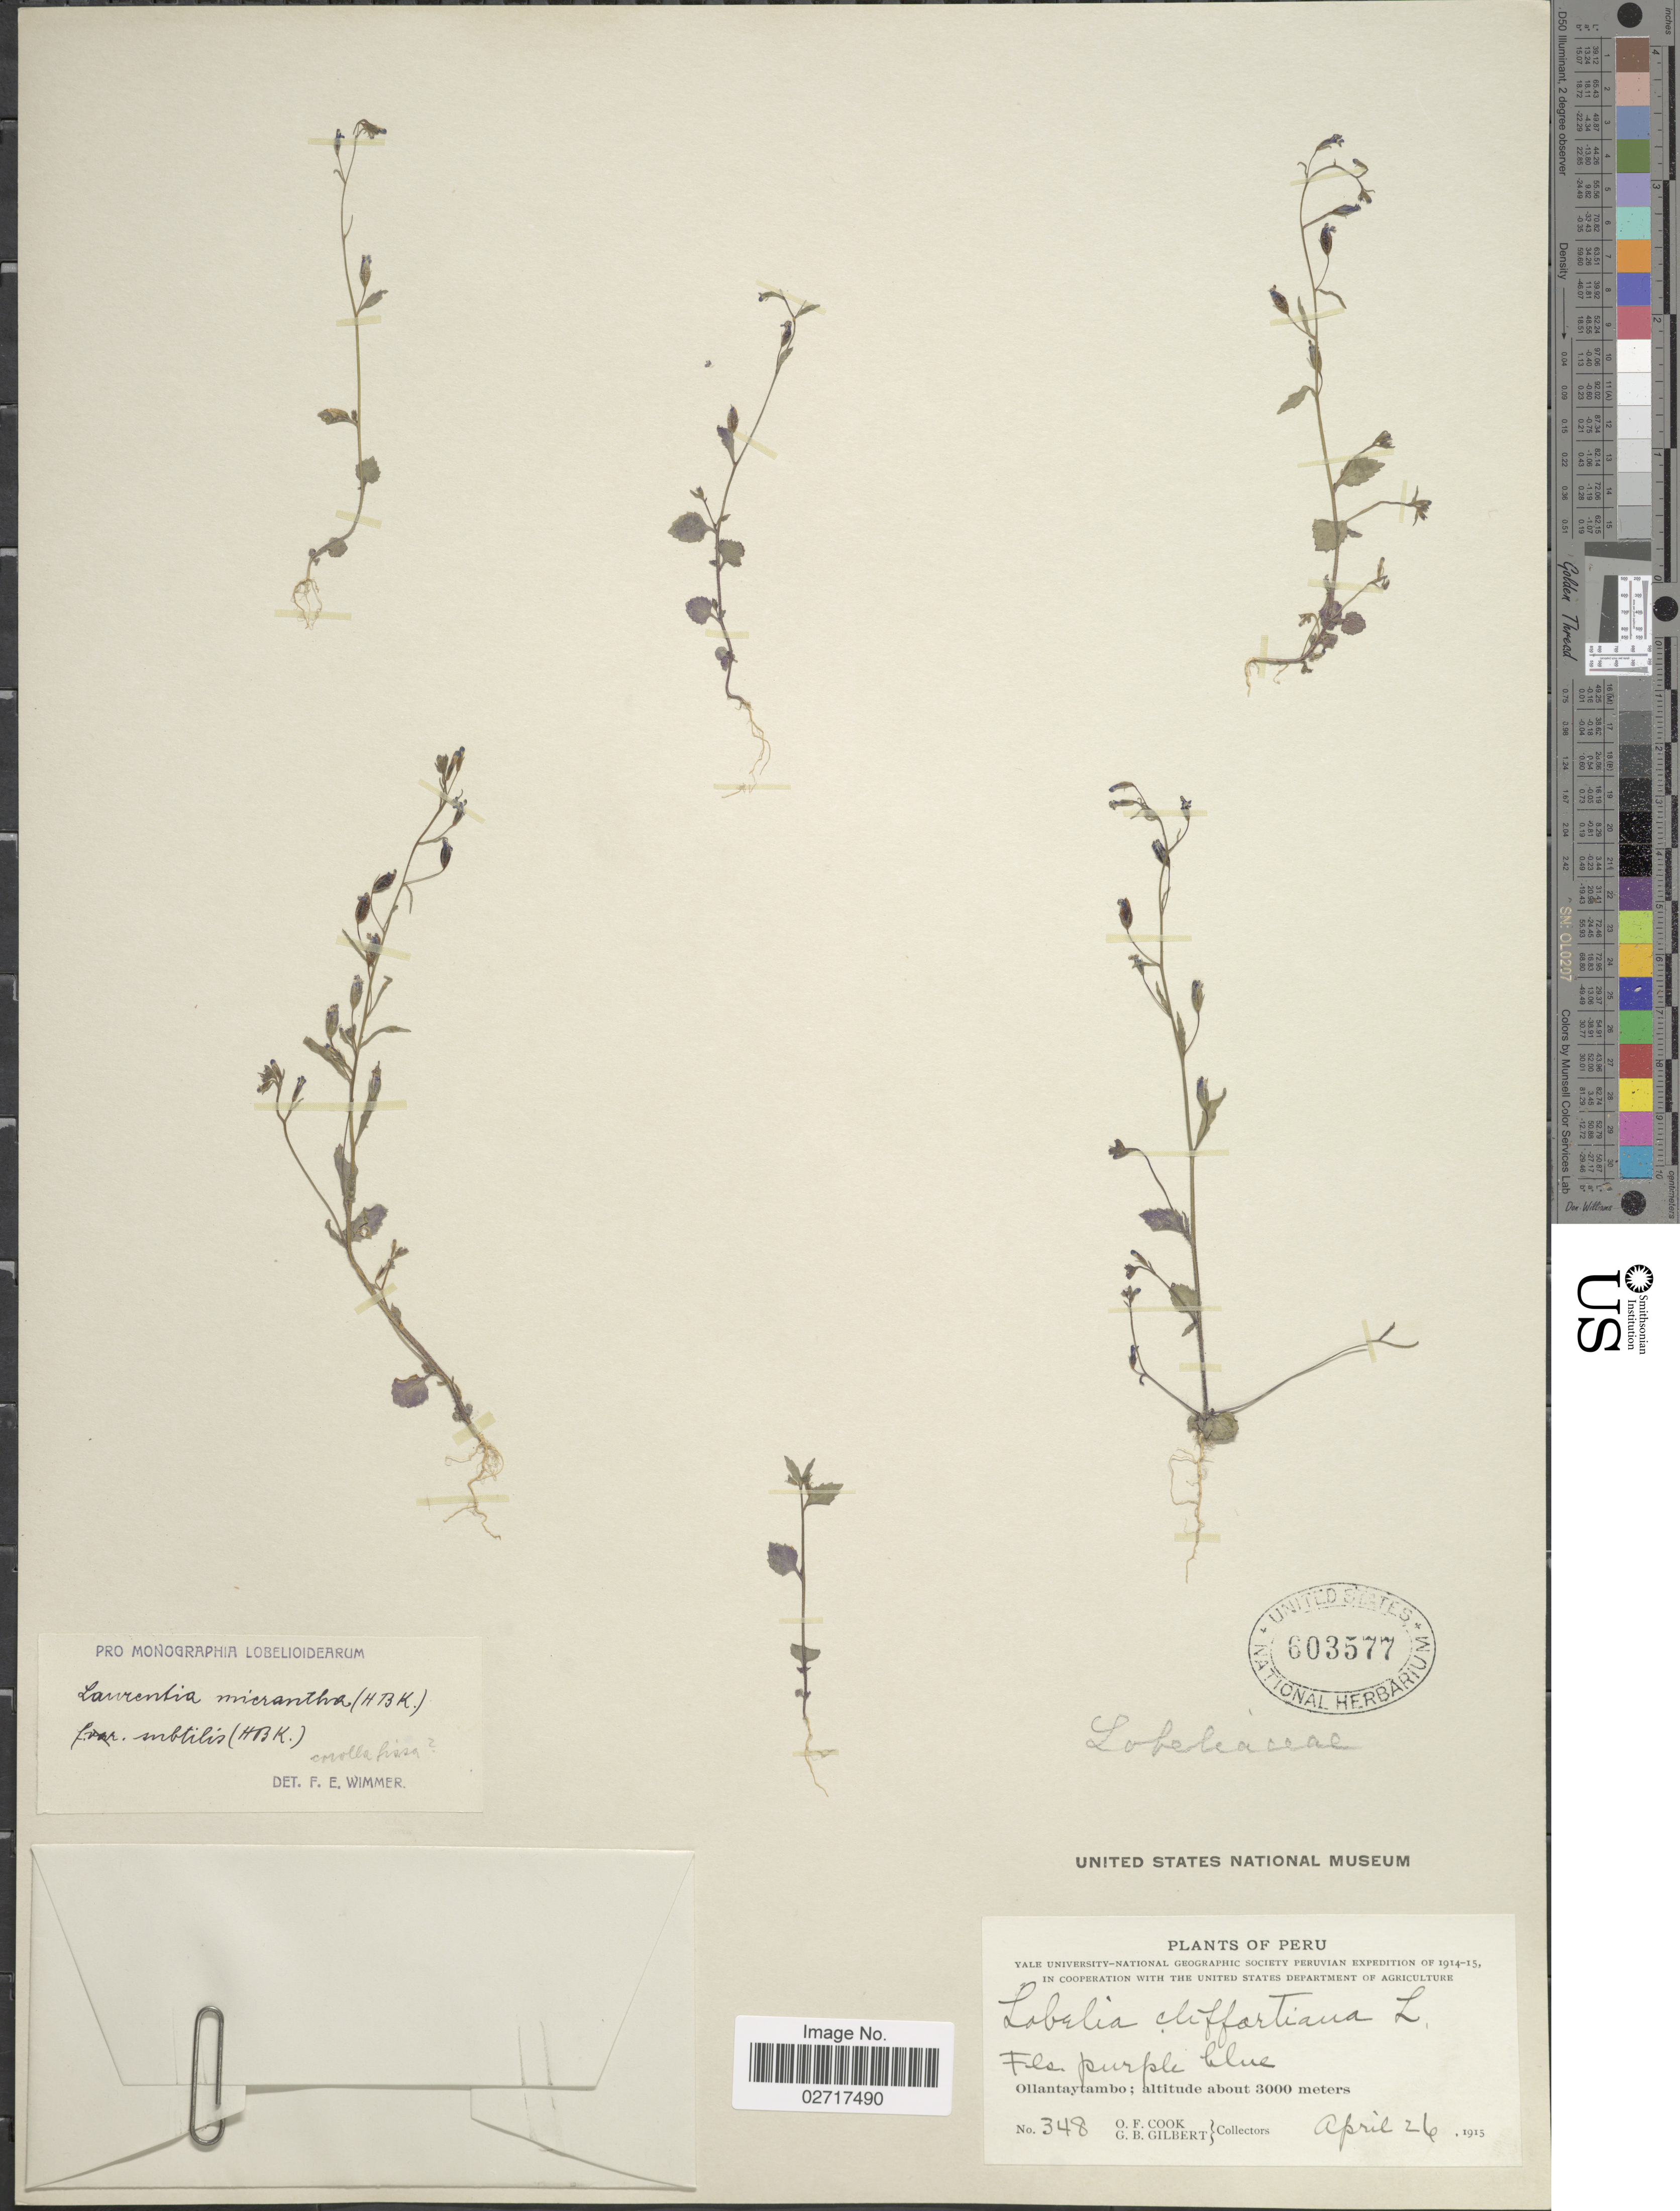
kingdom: Plantae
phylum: Tracheophyta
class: Magnoliopsida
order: Asterales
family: Campanulaceae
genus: Diastatea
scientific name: Diastatea micrantha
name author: (Kunth) McVaugh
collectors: O. F. Cook & G. B. Gilbert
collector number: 348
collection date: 1915-04-26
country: Peru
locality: Ollantaytambo.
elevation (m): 3000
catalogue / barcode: US 603577